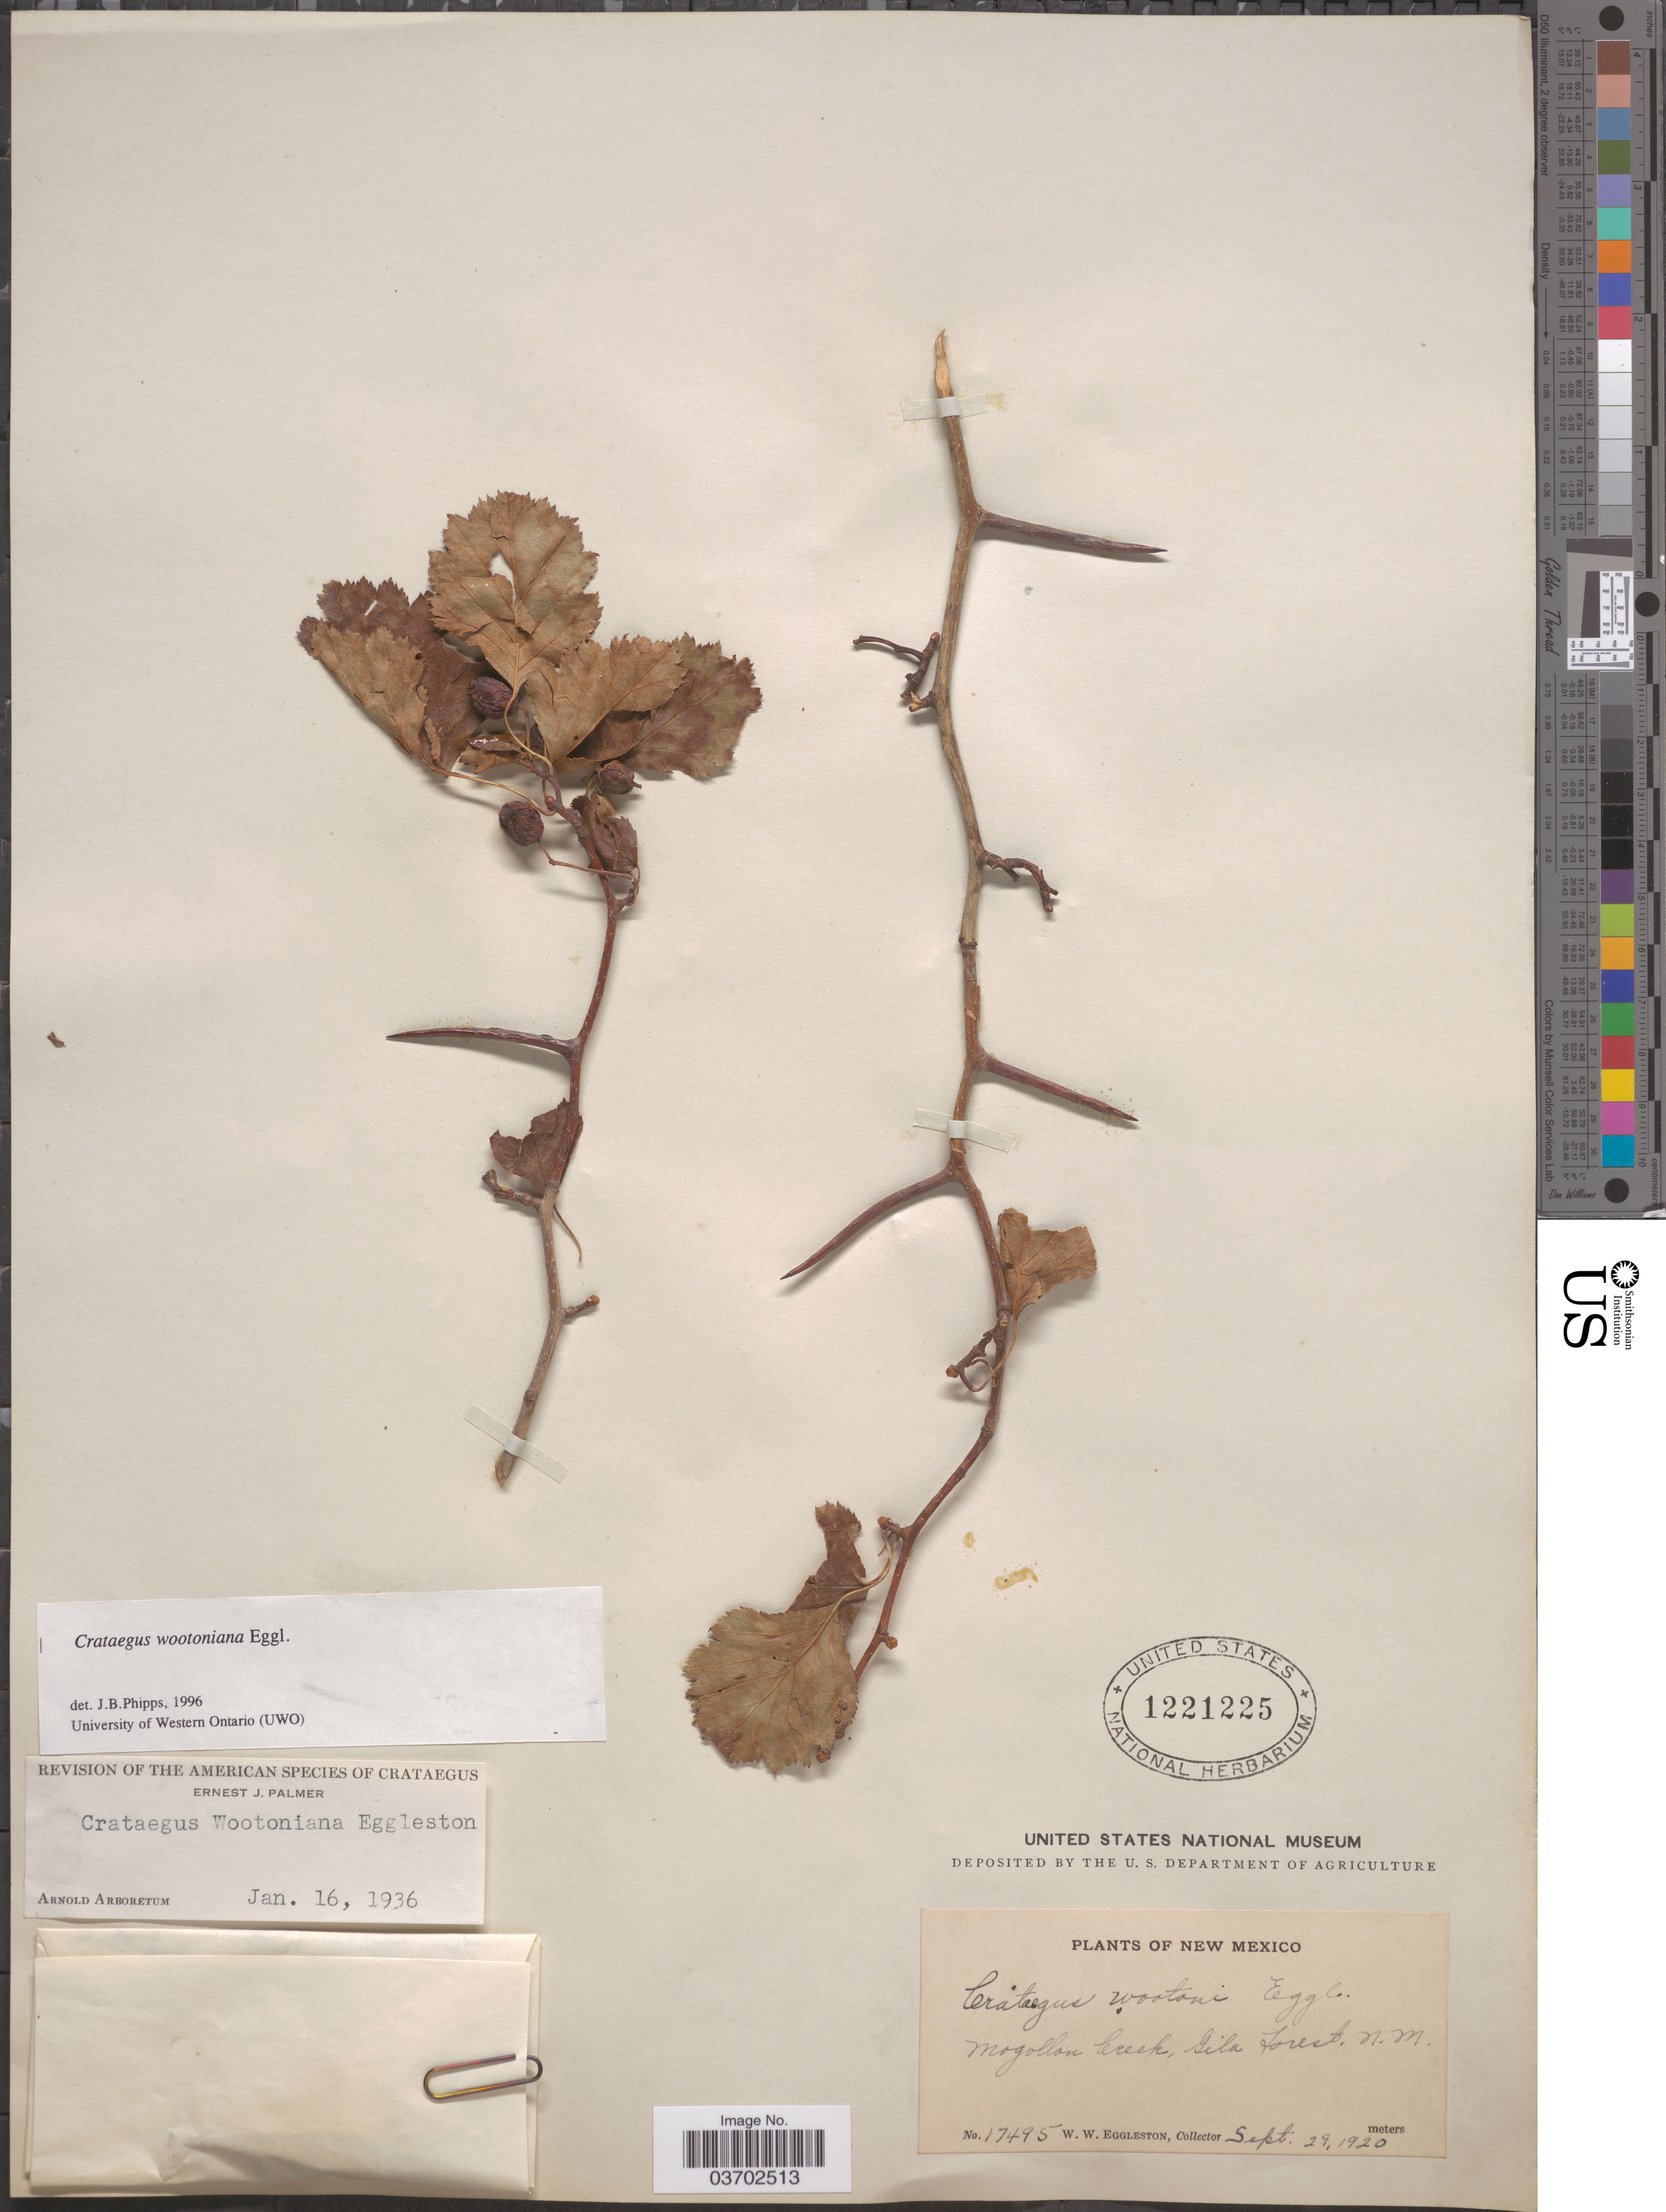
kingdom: Plantae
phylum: Tracheophyta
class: Magnoliopsida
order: Rosales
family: Rosaceae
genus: Crataegus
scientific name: Crataegus wootoniana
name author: Eggl.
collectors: W. W. Eggleston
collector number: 17495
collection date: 1920-09-29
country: United States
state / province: New Mexico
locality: Mogollon Creek, Gila Forest.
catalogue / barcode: US 1221225